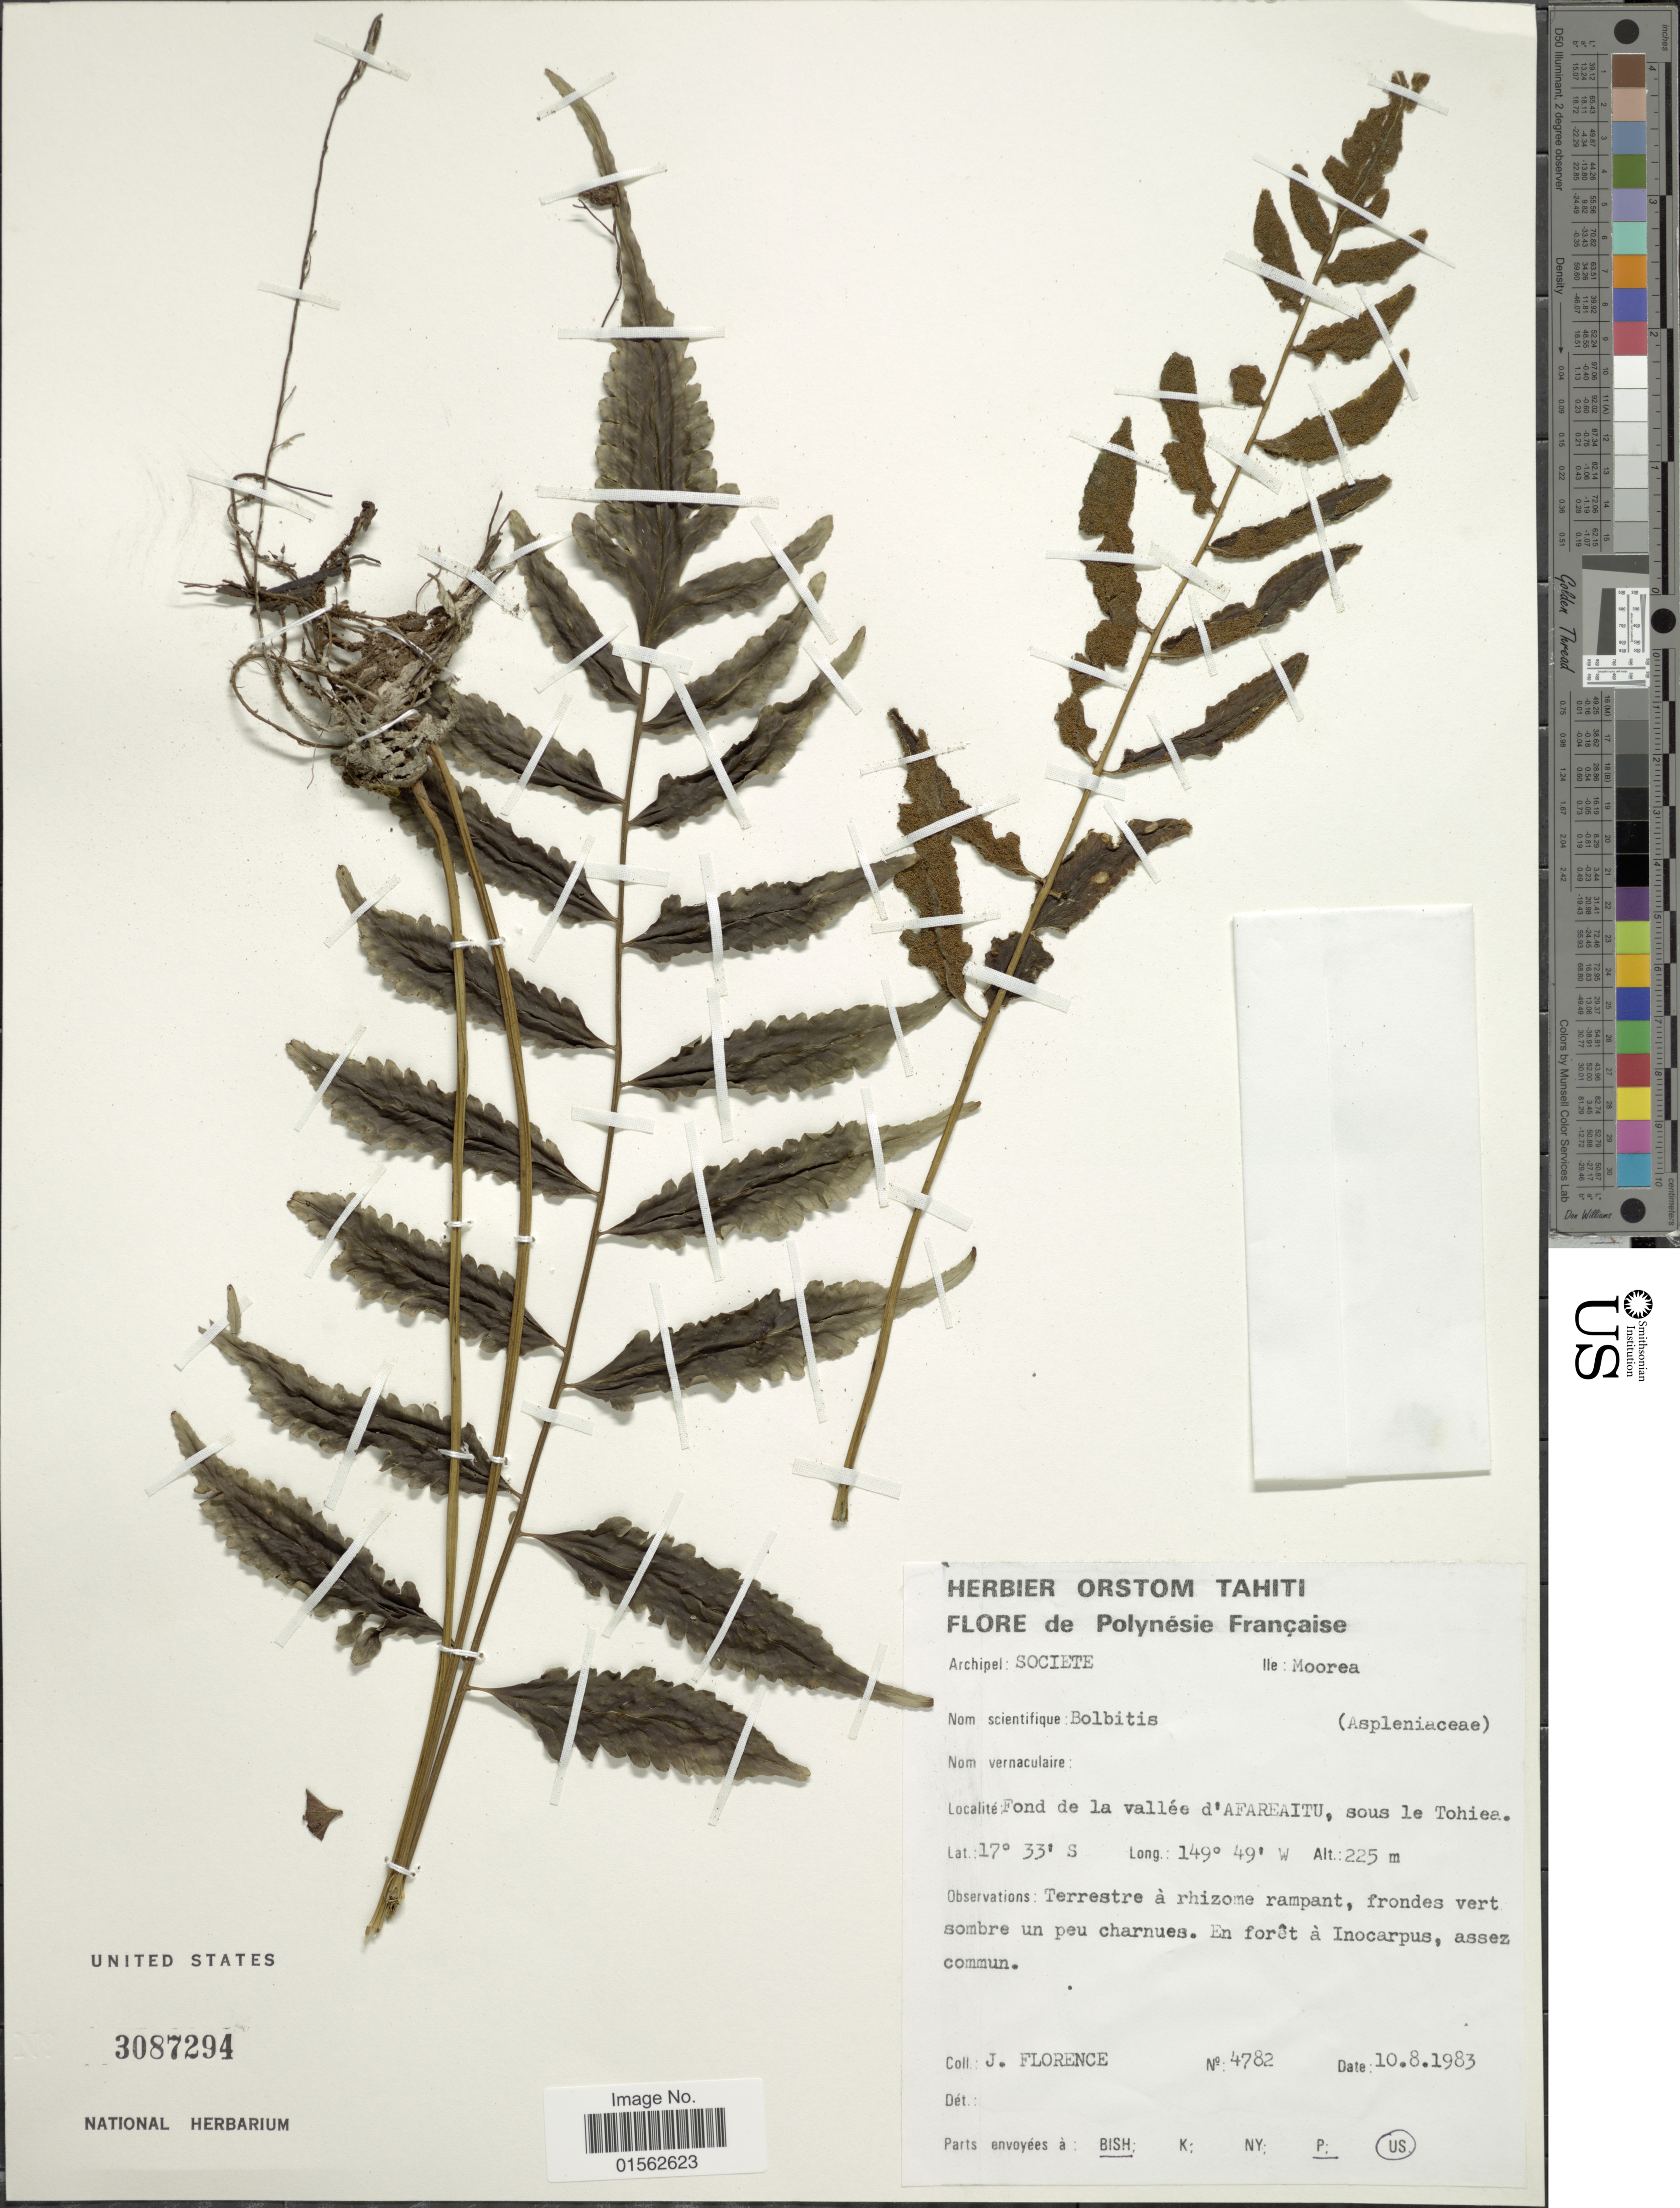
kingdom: Plantae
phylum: Tracheophyta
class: Polypodiopsida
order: Polypodiales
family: Dryopteridaceae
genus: Bolbitis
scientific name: Bolbitis palustris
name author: (Brack.) Hennipman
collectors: J. Florence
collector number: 4782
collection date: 1983-08-10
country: French Polynesia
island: Moorea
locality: Polynésie Française, Moorea, fond de la vallée d'Afareaitu, sous le Tohiea, treestre á rhizome rampant, frondes vert sombre un peu charnues, en forêt á Inocarpus, assez commun.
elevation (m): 225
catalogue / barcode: US 3087294